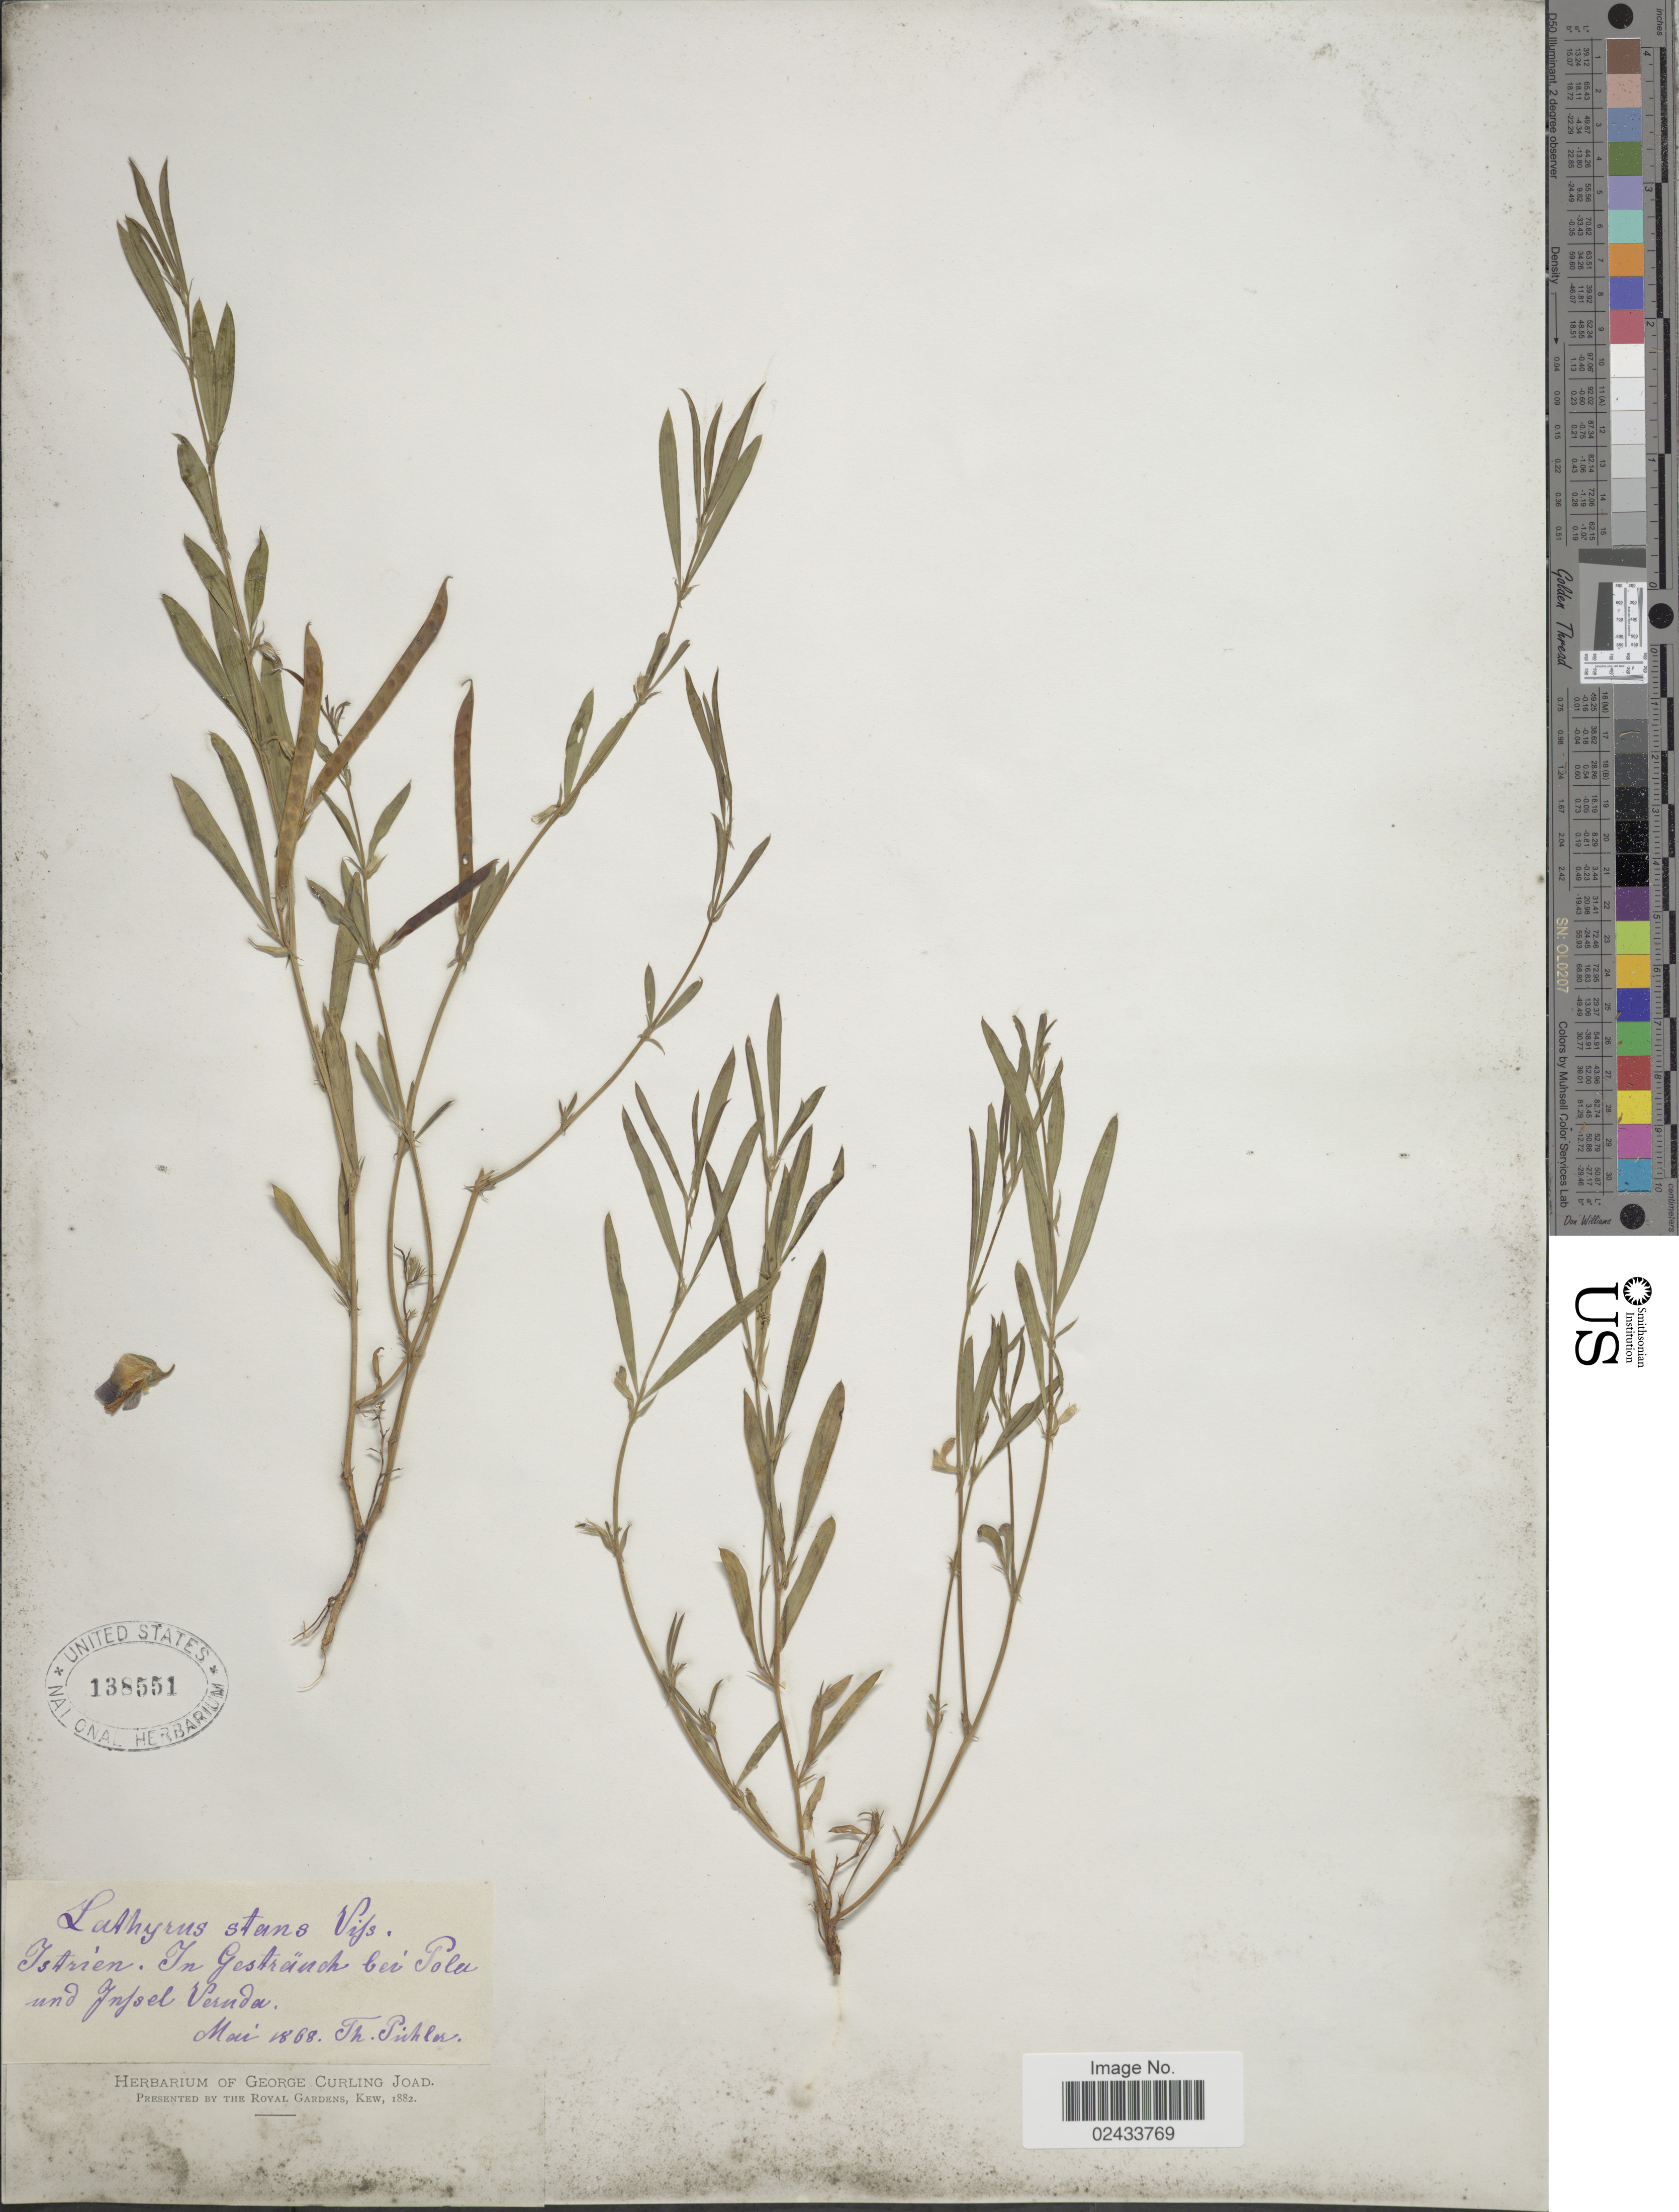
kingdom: Plantae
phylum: Tracheophyta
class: Magnoliopsida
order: Fabales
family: Fabaceae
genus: Lathyrus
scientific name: Lathyrus stans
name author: Vis.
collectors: T. Pichler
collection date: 1868-05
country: Croatia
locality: Istrien. In Gestranch bei Pola und Infsel Veruda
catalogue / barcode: US 138551